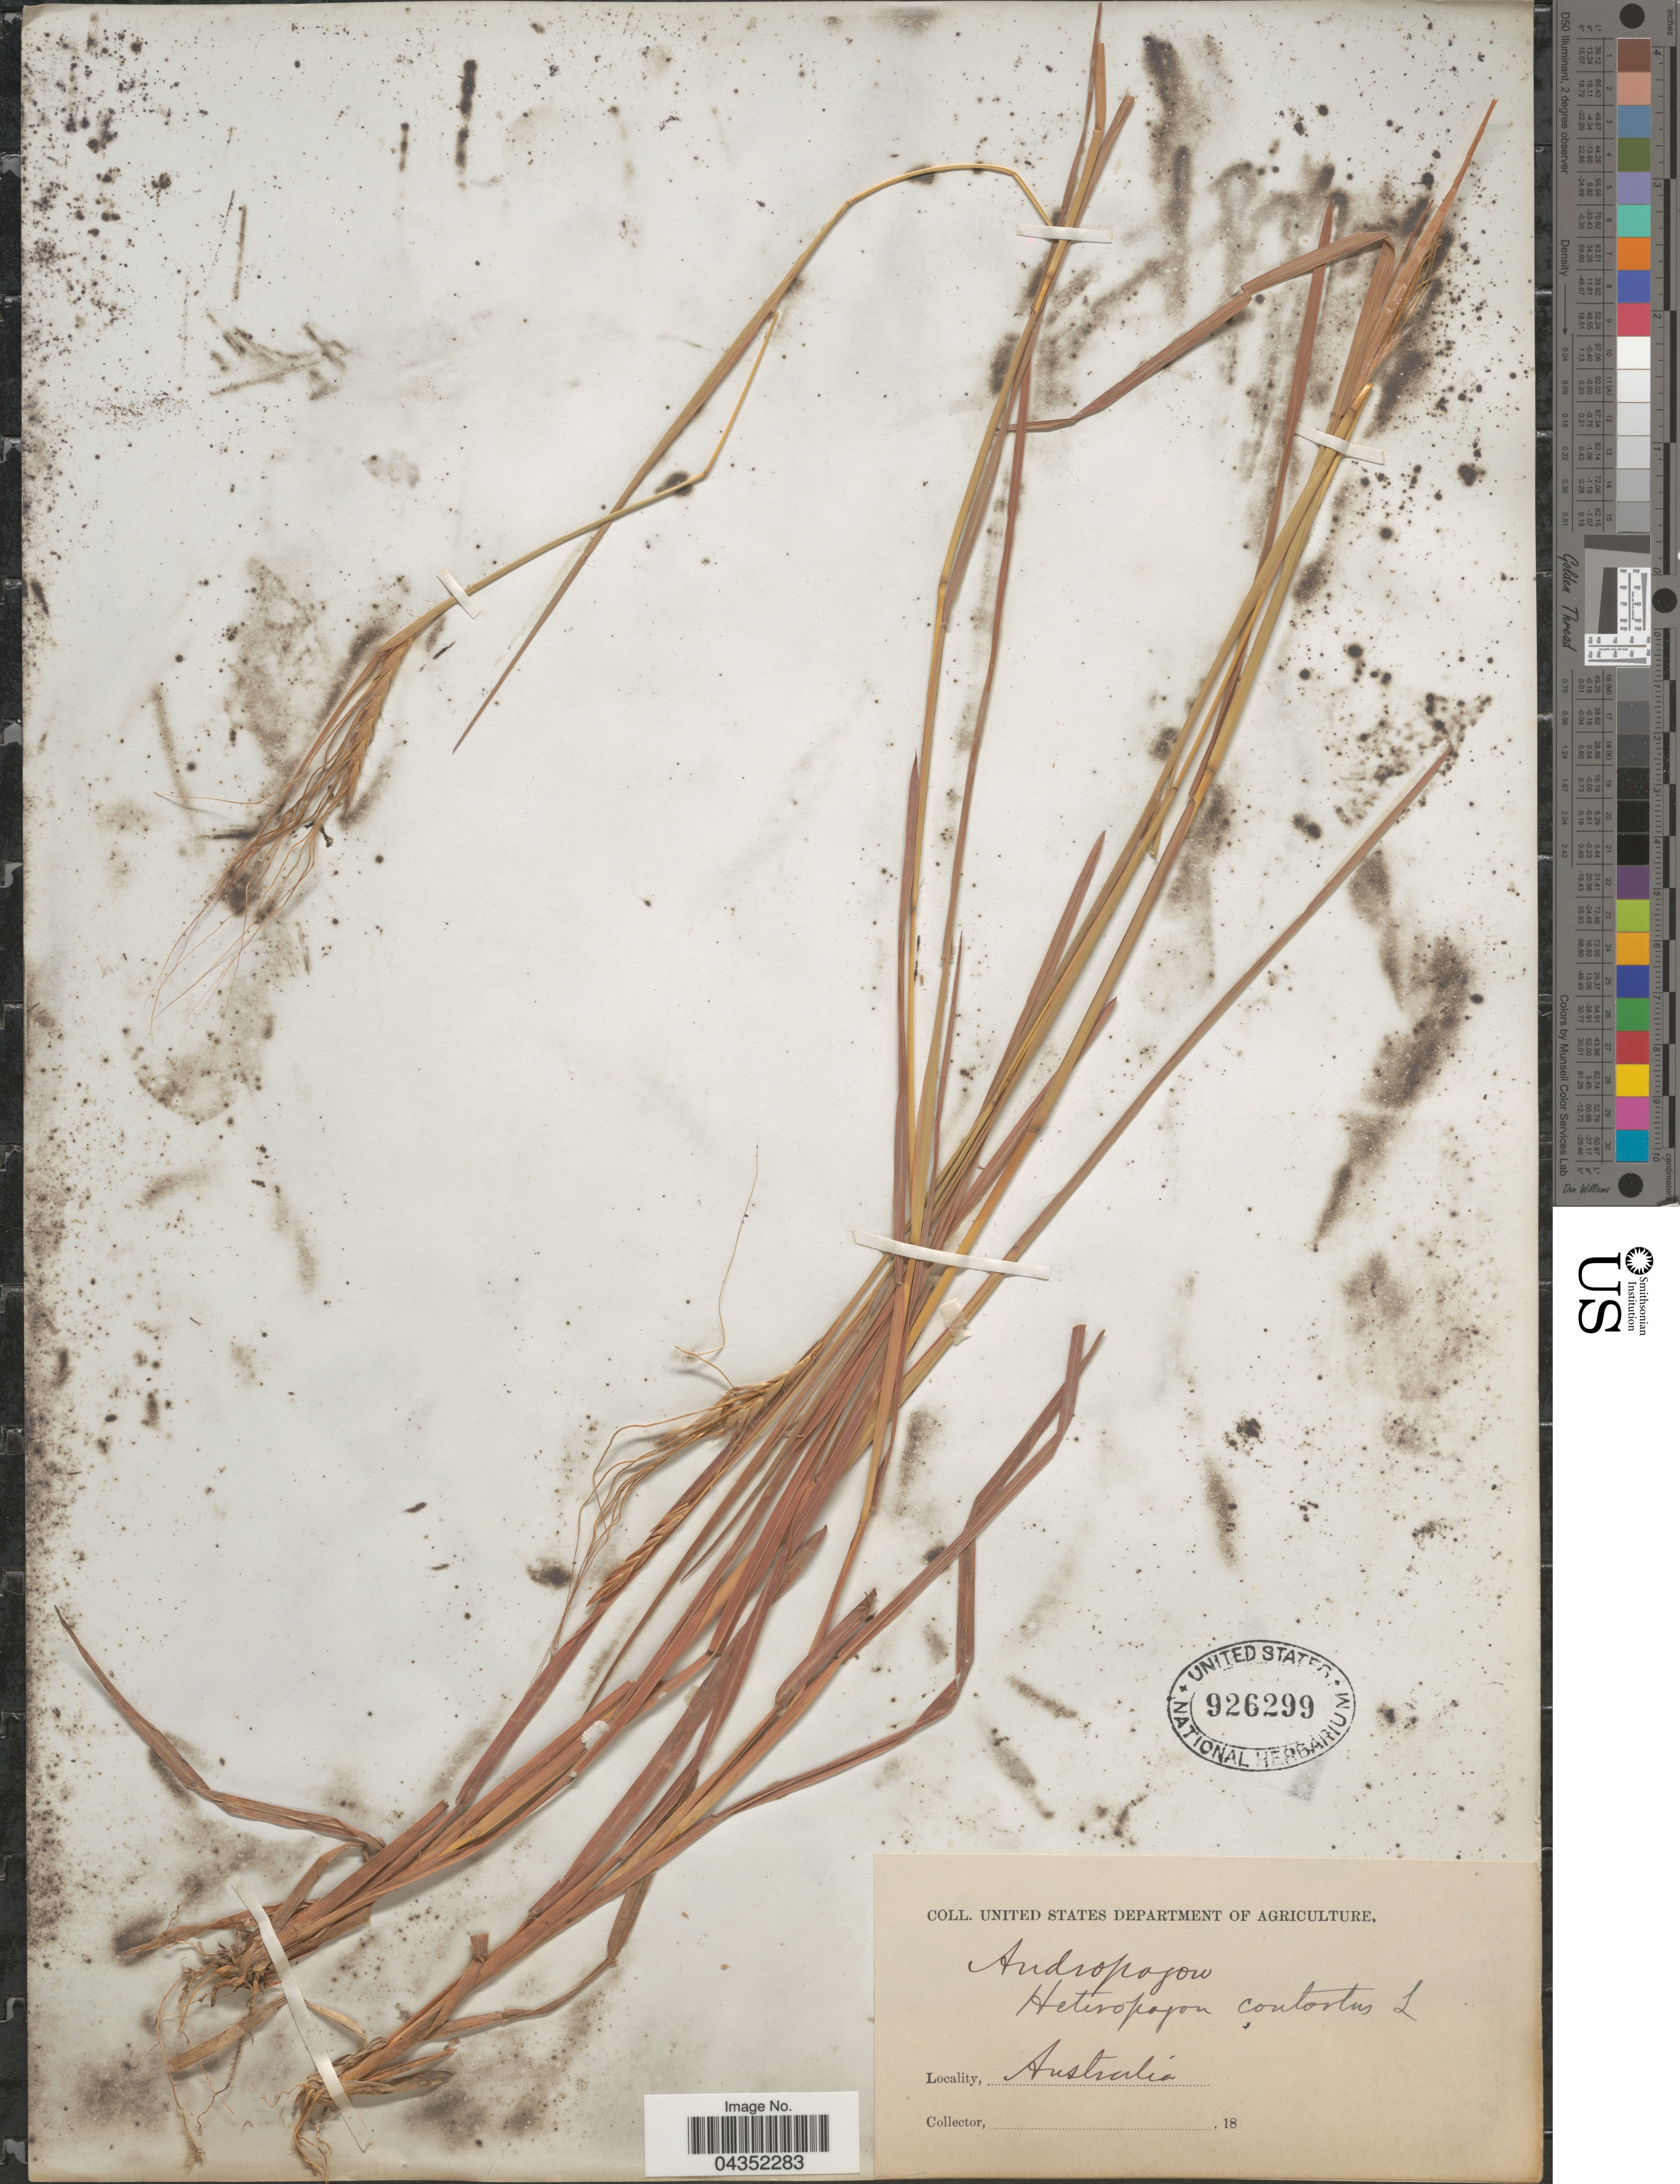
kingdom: Plantae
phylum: Tracheophyta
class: Liliopsida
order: Poales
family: Poaceae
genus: Heteropogon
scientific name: Heteropogon contortus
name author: (L.) P. Beauv. ex Roem. & Schult.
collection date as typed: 18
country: Australia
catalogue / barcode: US 926299